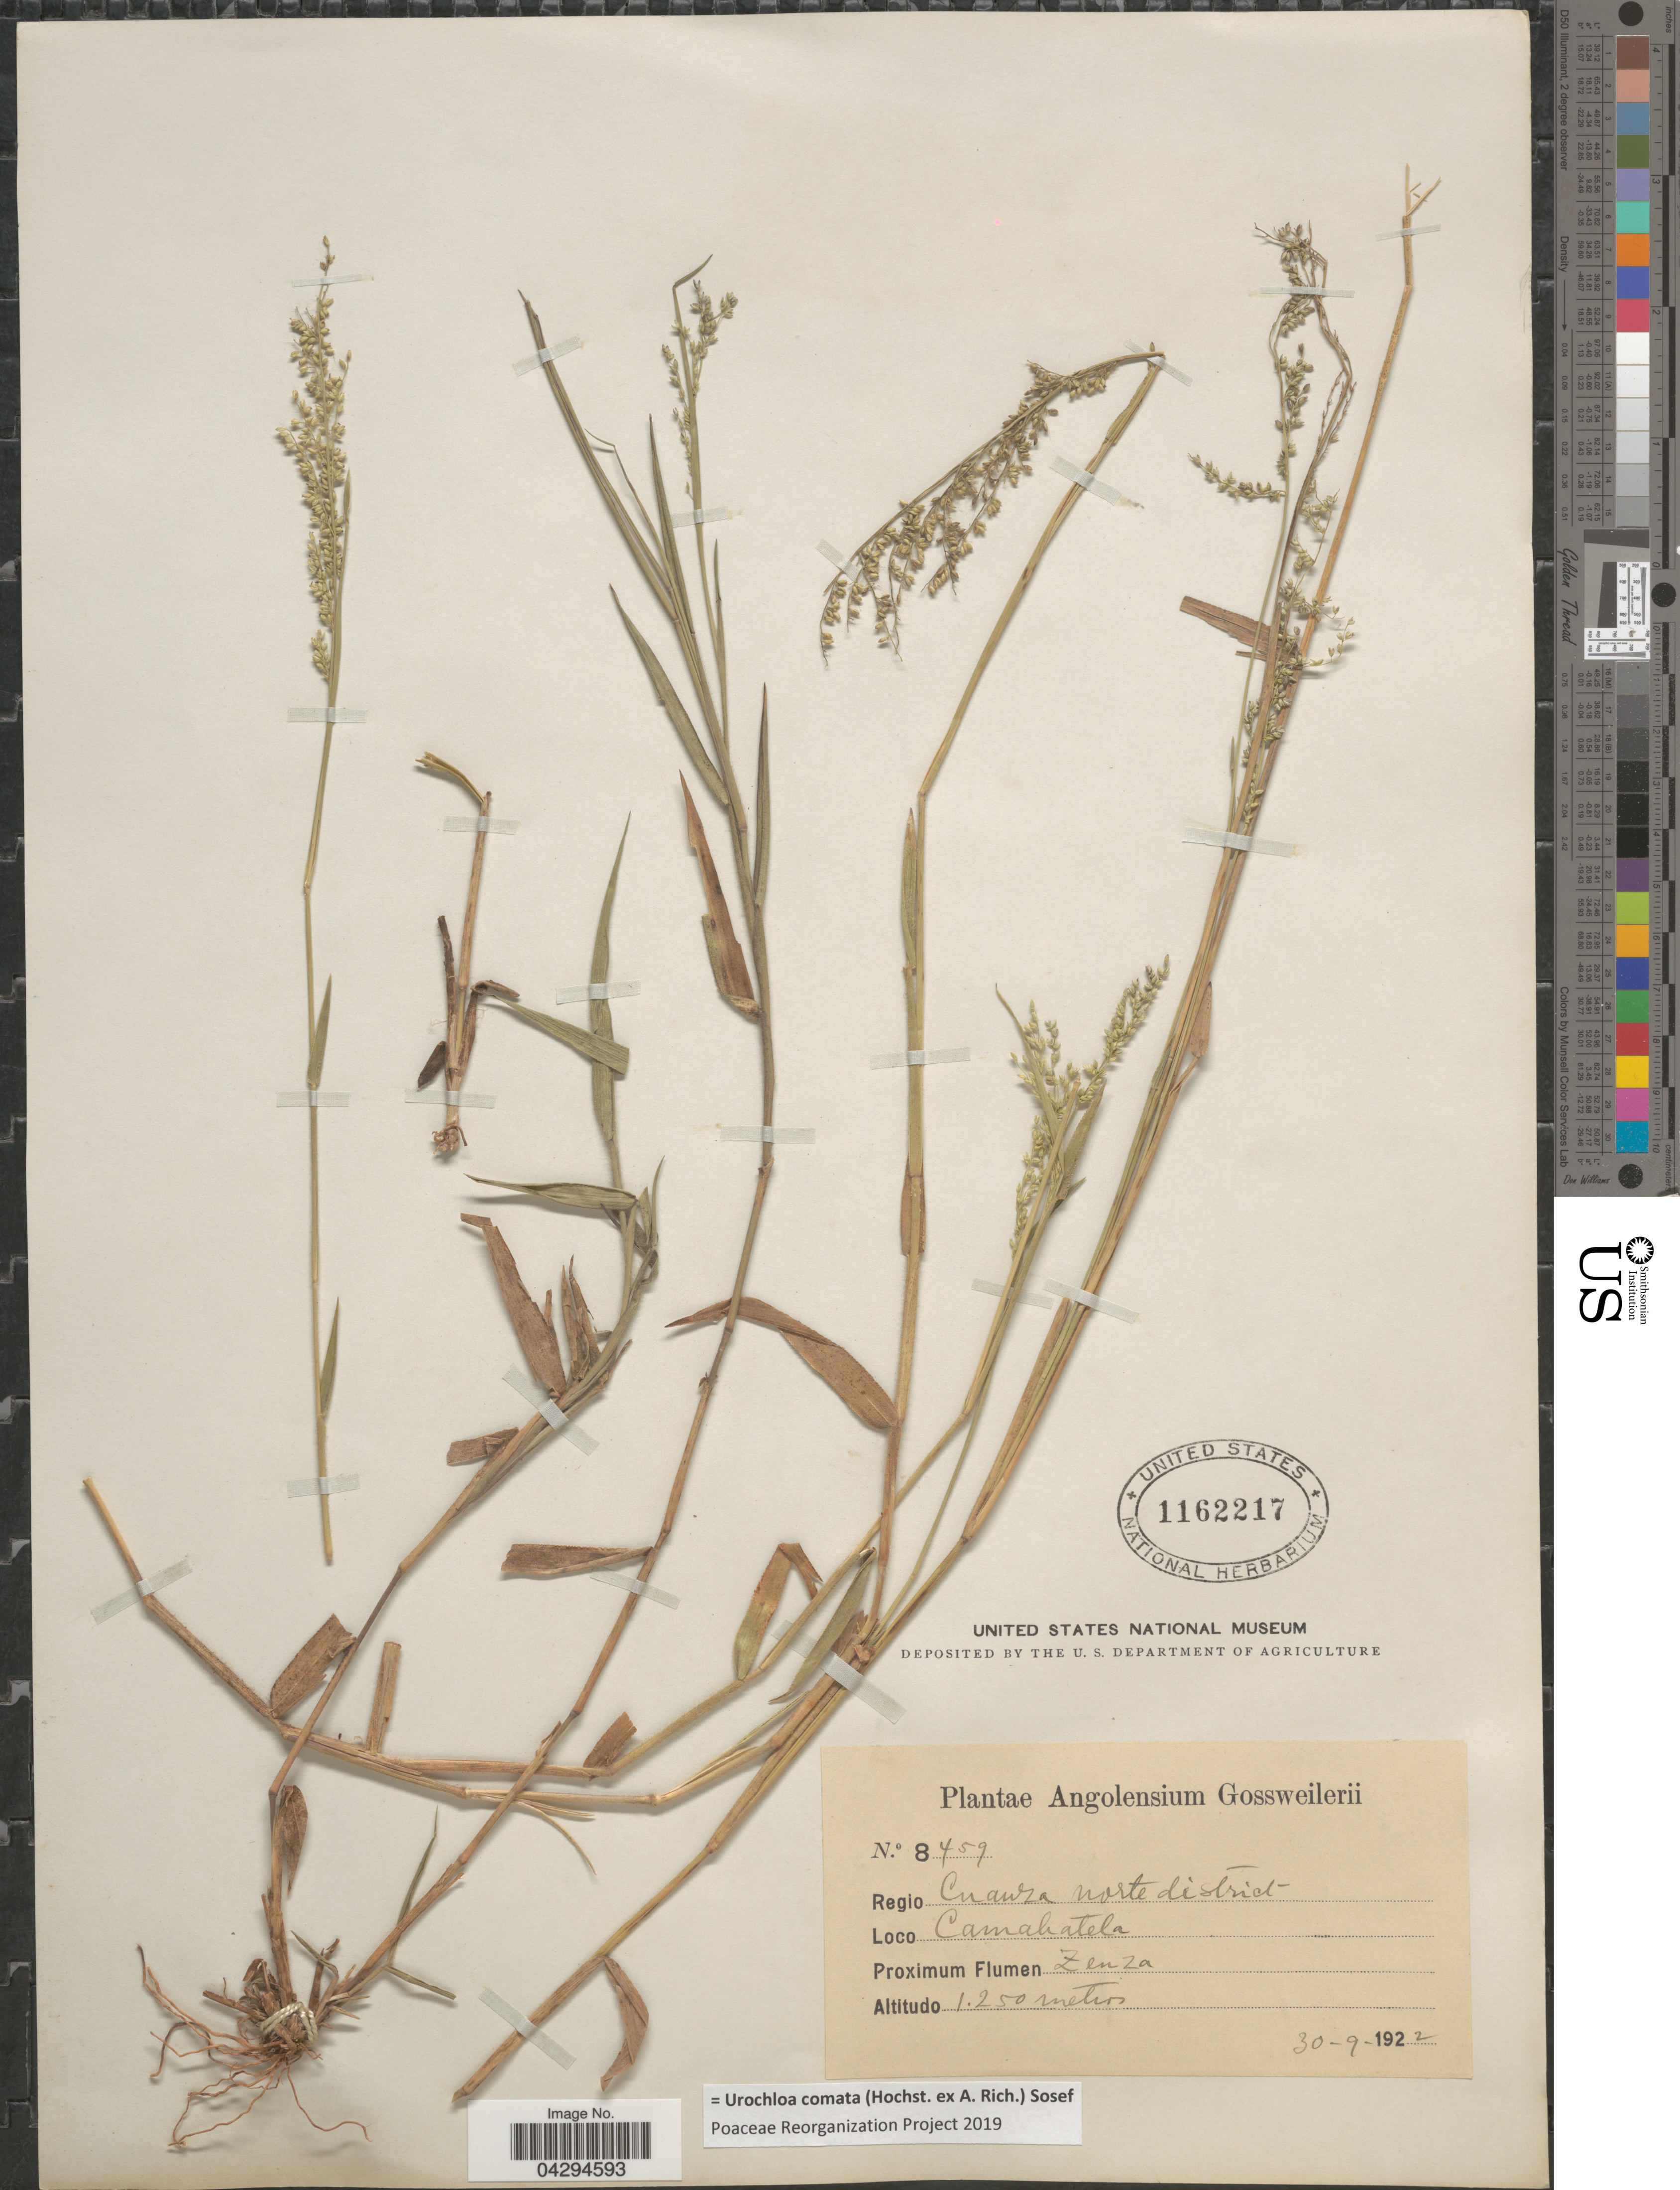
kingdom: Plantae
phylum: Tracheophyta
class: Liliopsida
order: Poales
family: Poaceae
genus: Urochloa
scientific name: Urochloa comata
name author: (Hochst. ex A. Rich.) Sosef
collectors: -. Gossweiler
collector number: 8459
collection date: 1922-09-30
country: Angola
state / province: Cuanza Norte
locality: Regio Cuanza norte district. Camahatela. Proximum Flumen Zenza.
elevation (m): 1250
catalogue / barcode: US 1162217